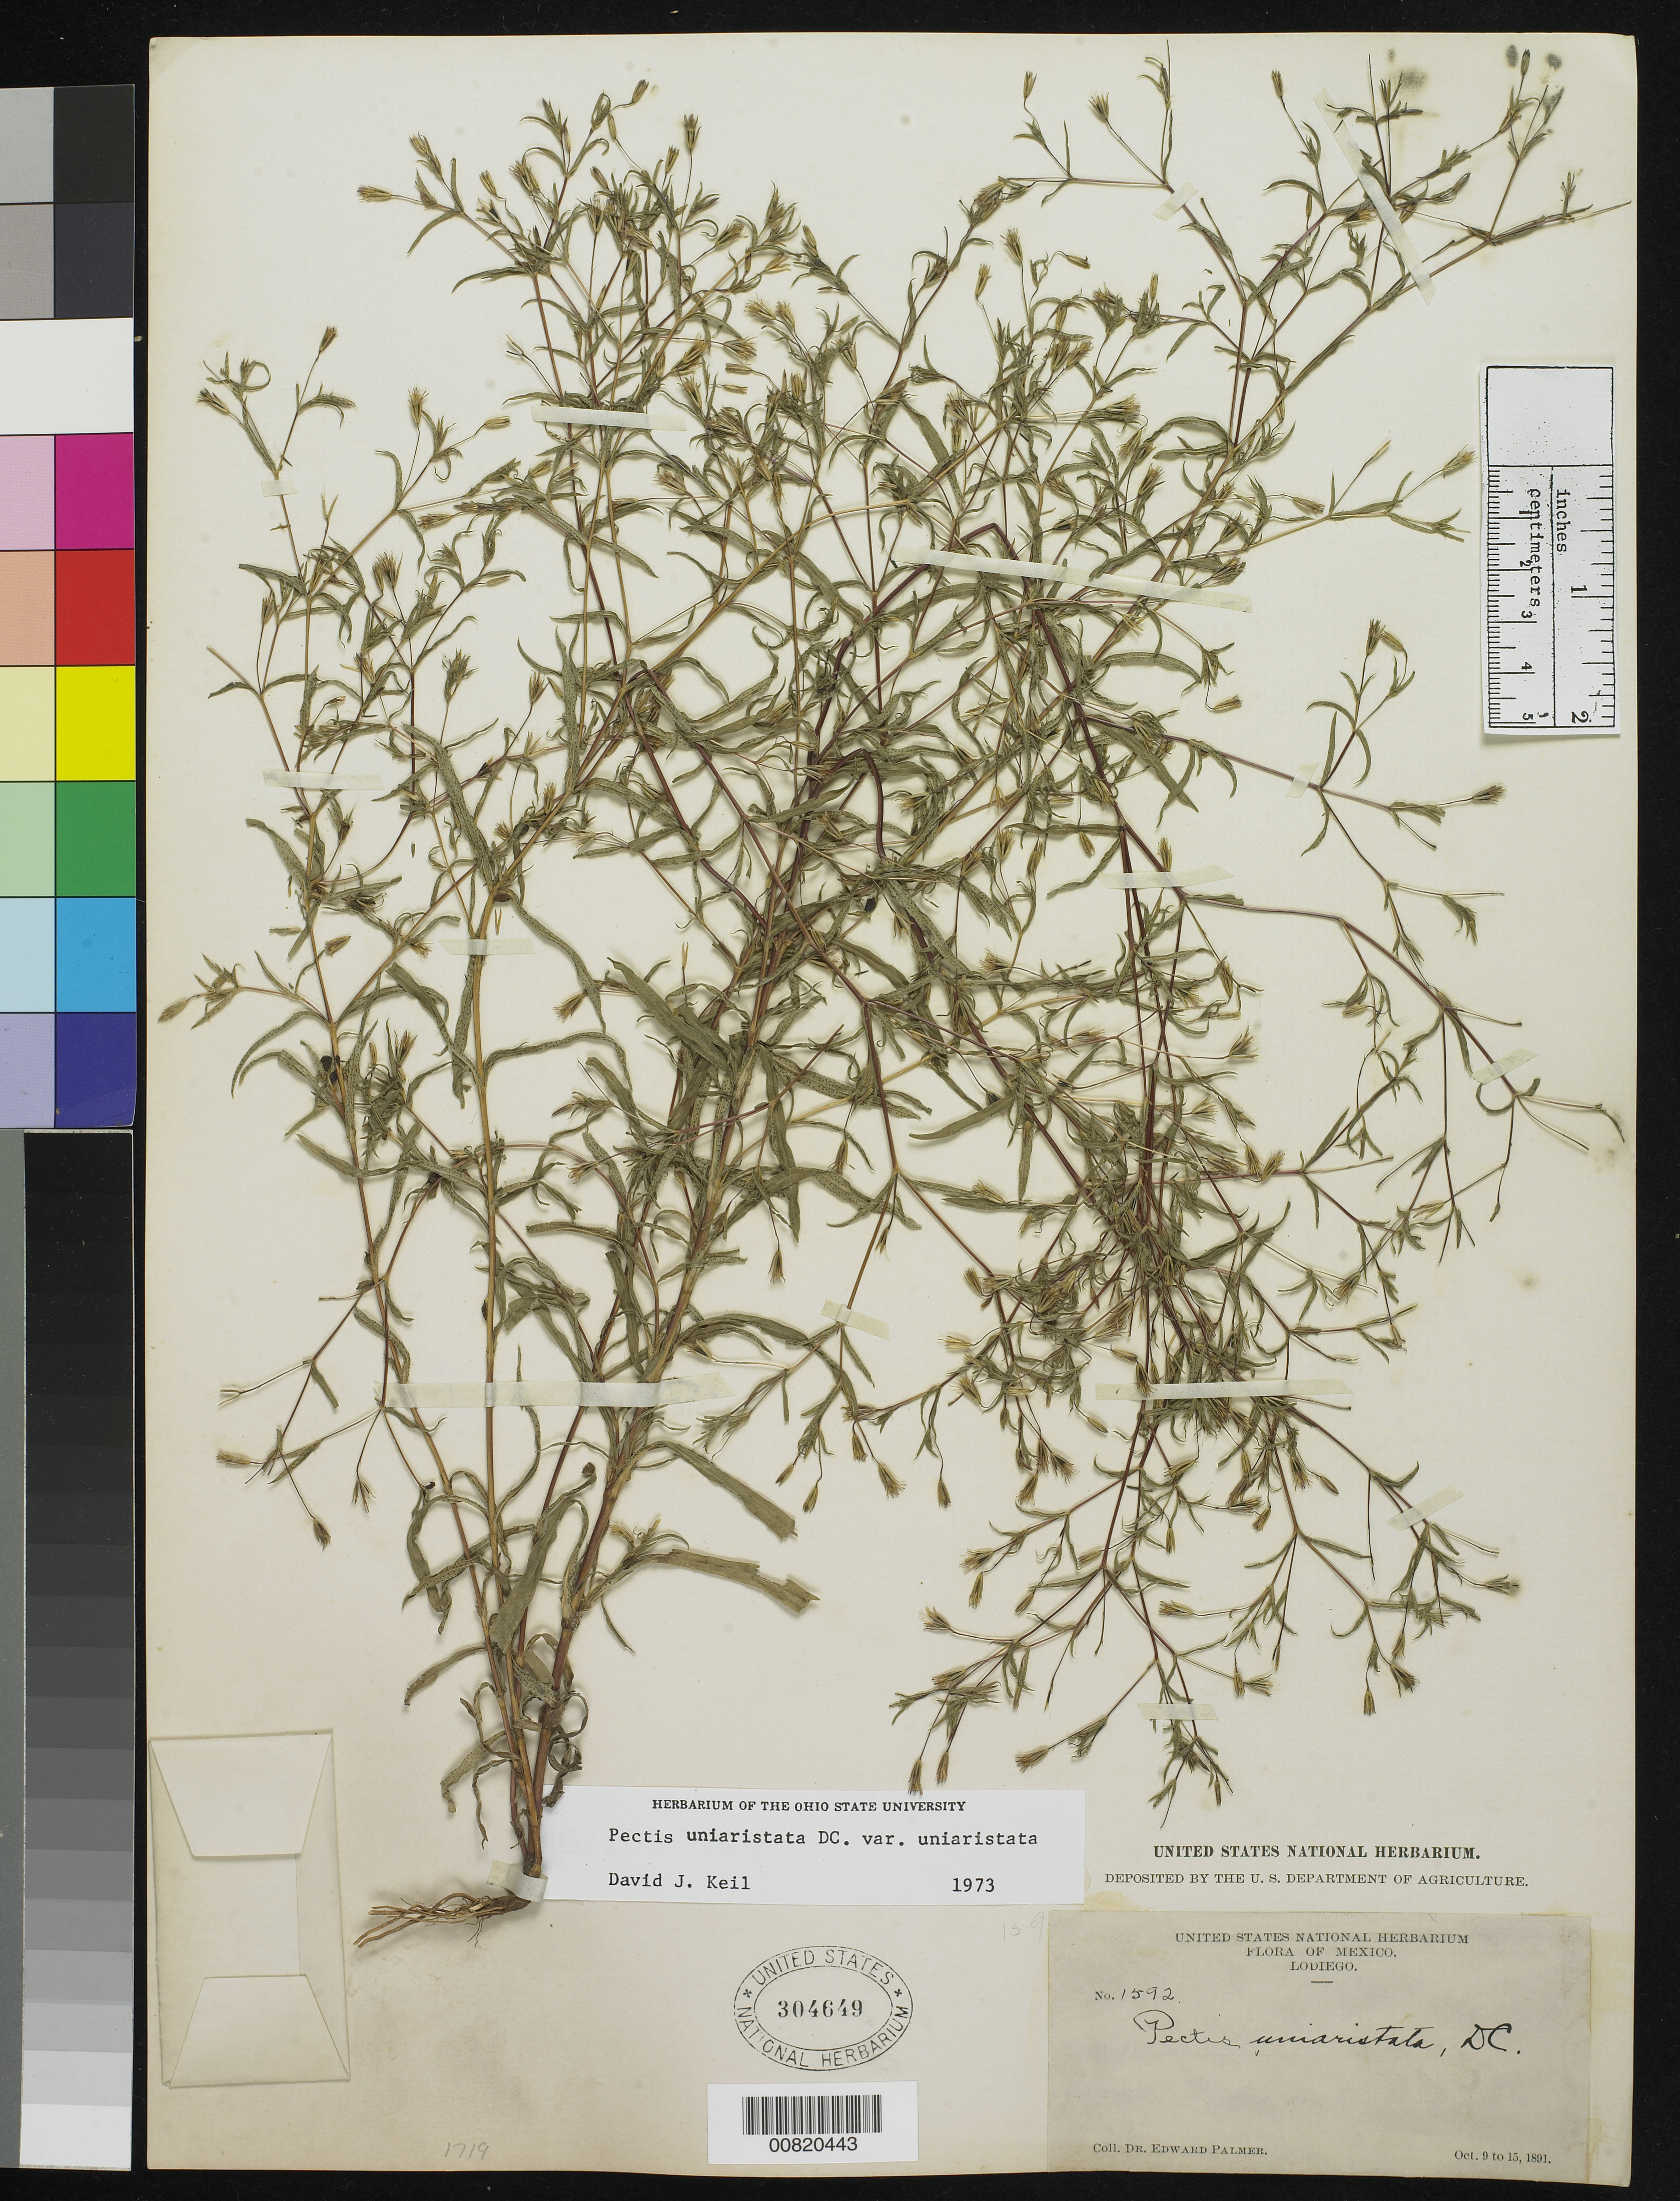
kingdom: Plantae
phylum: Tracheophyta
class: Magnoliopsida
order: Asterales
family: Asteraceae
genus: Pectis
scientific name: Pectis uniaristata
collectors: E. Palmer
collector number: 1592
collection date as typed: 09 Oct 1891 to 15 Oct 1891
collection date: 1891-10-09/1891-10-15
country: Mexico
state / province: Sinaloa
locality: Lodiego, Sinaloa.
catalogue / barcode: US 304649